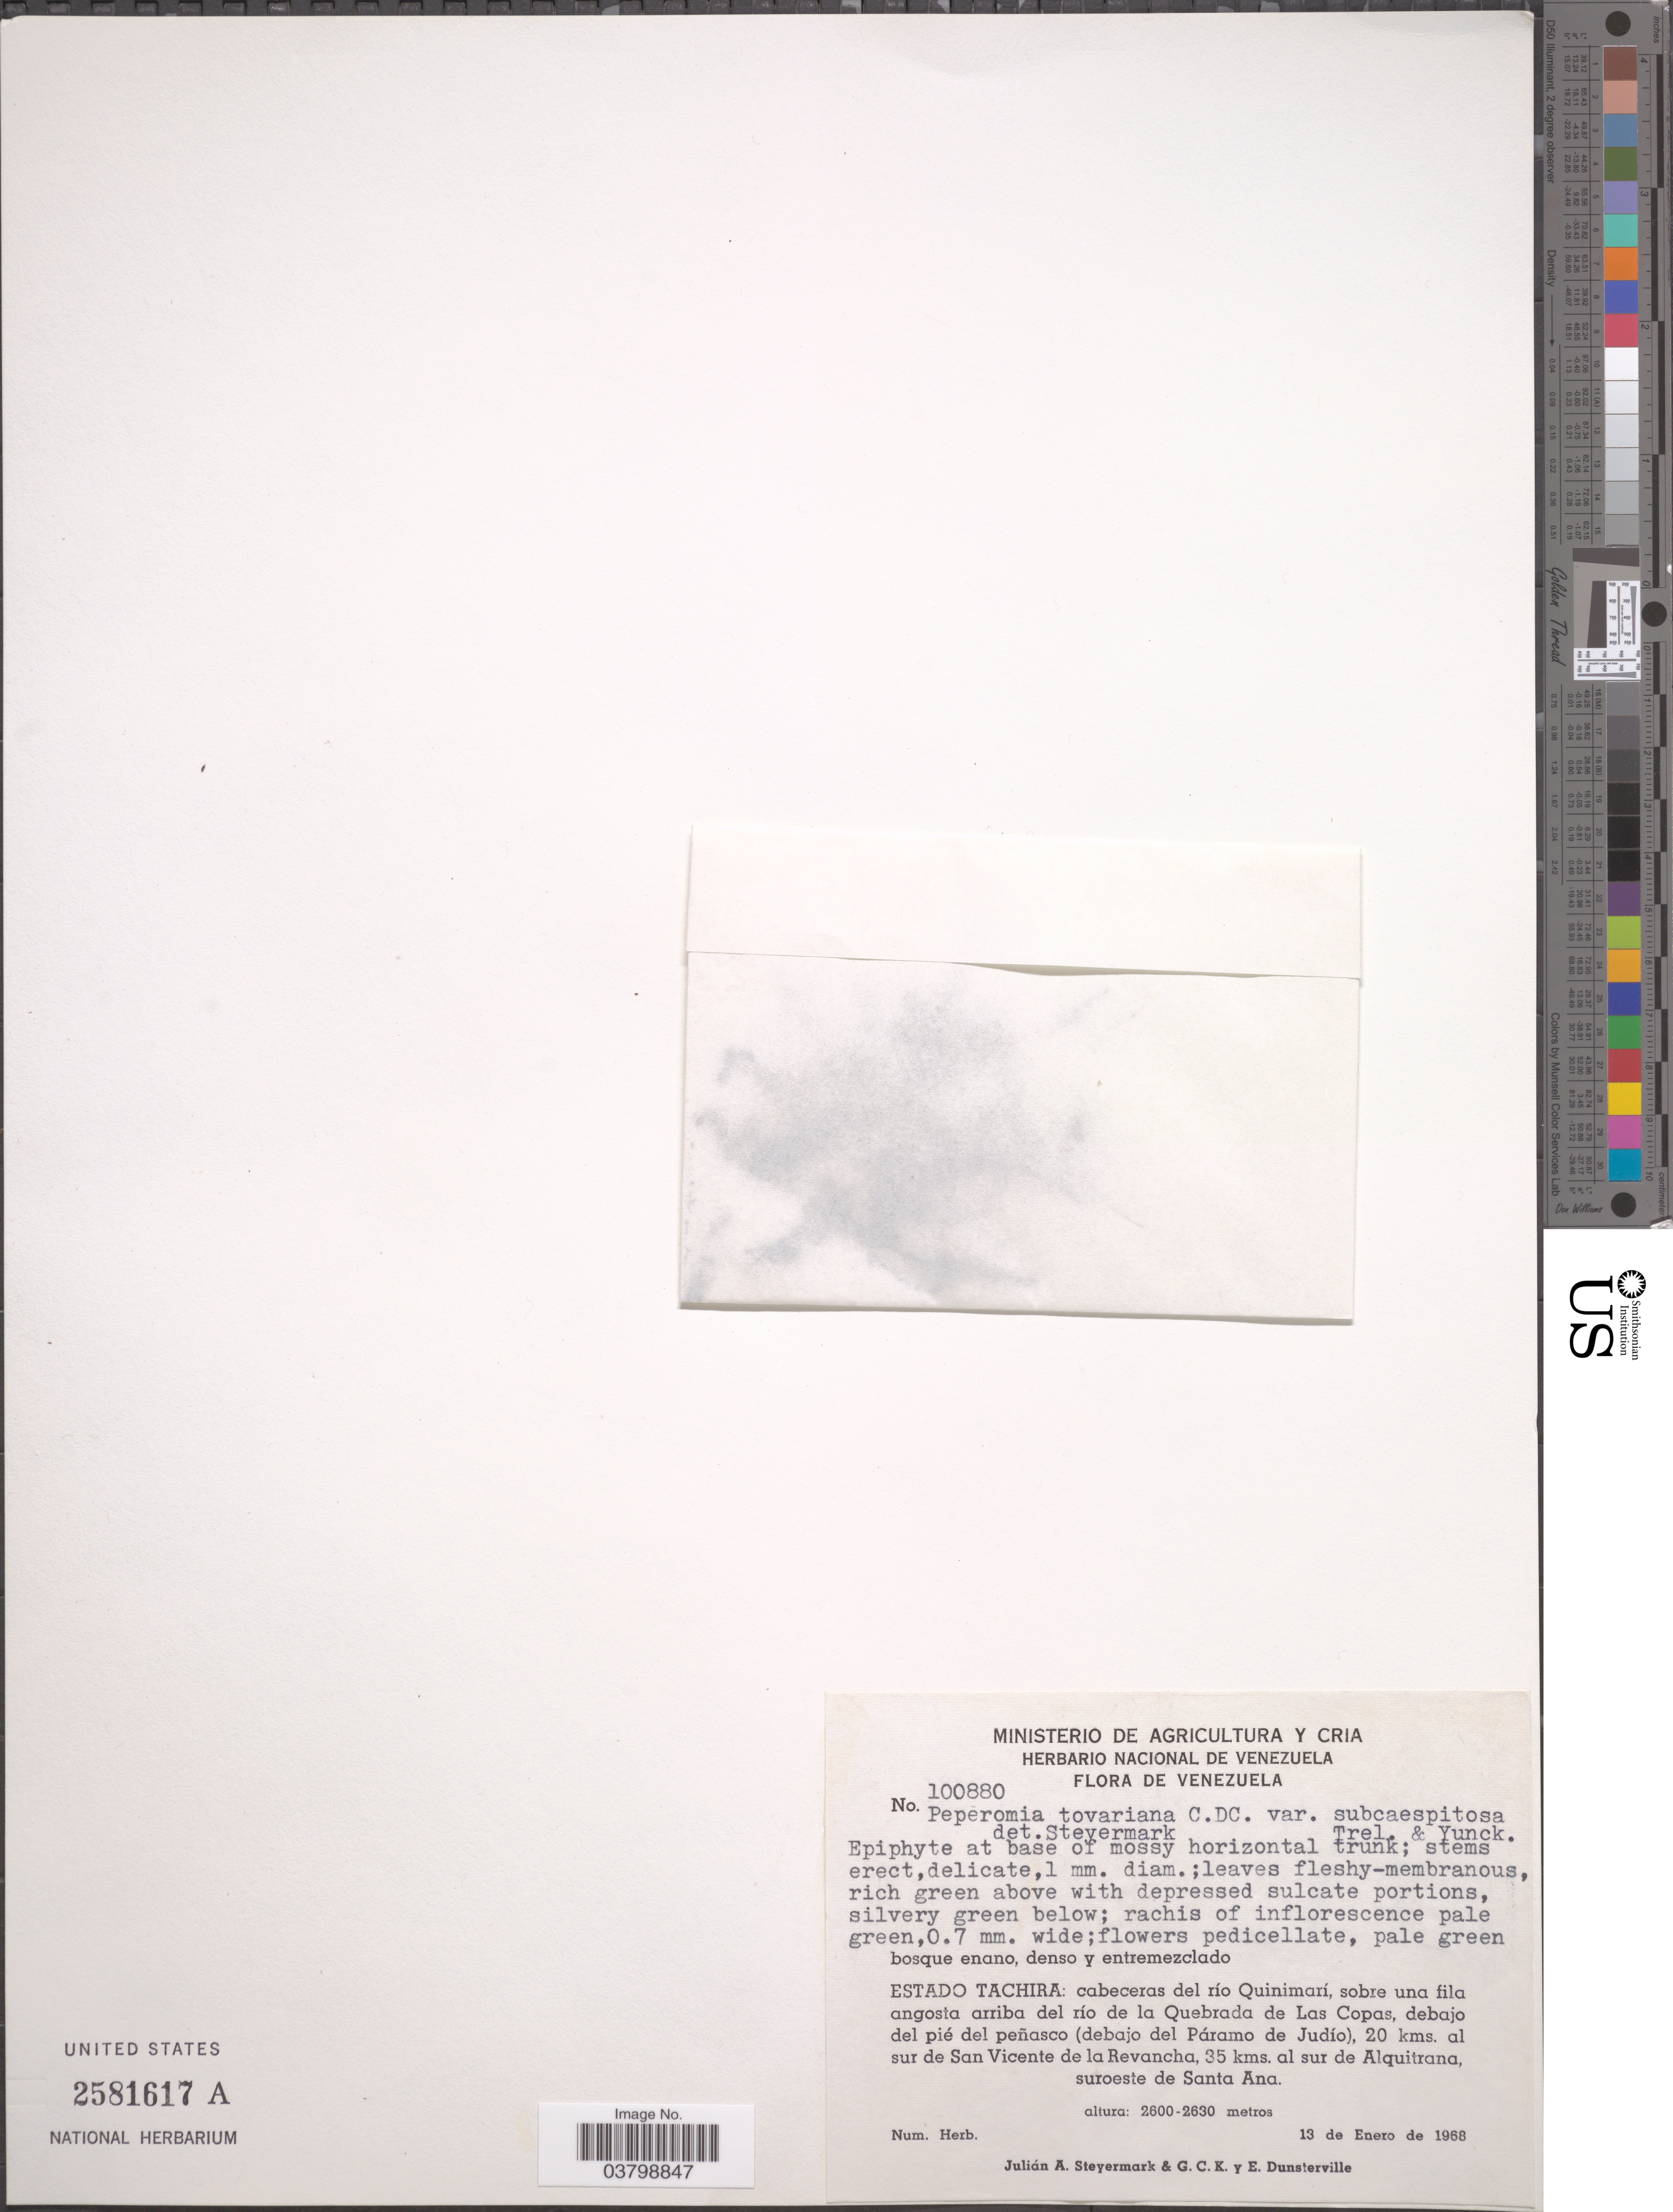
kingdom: Plantae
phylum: Tracheophyta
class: Magnoliopsida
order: Piperales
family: Piperaceae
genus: Peperomia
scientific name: Peperomia tovariana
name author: C. DC.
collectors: J. Steyermark, G. C. K. Dunsterville & E. Dunsterville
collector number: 100880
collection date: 1968-01-13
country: Venezuela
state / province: Tachira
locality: Cabeceras del río Quinimarí, sobre una fila angosta arriba del río de la Quebrada de Las Copas, debajo del pié del peñasco (debajo del Páramo de Judío), 20 kms. al sur de San Vicente de la Revancha, 35 kms. al sur de Alquitrana, suroeste de Santa Ana.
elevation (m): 2600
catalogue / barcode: US 2581617A